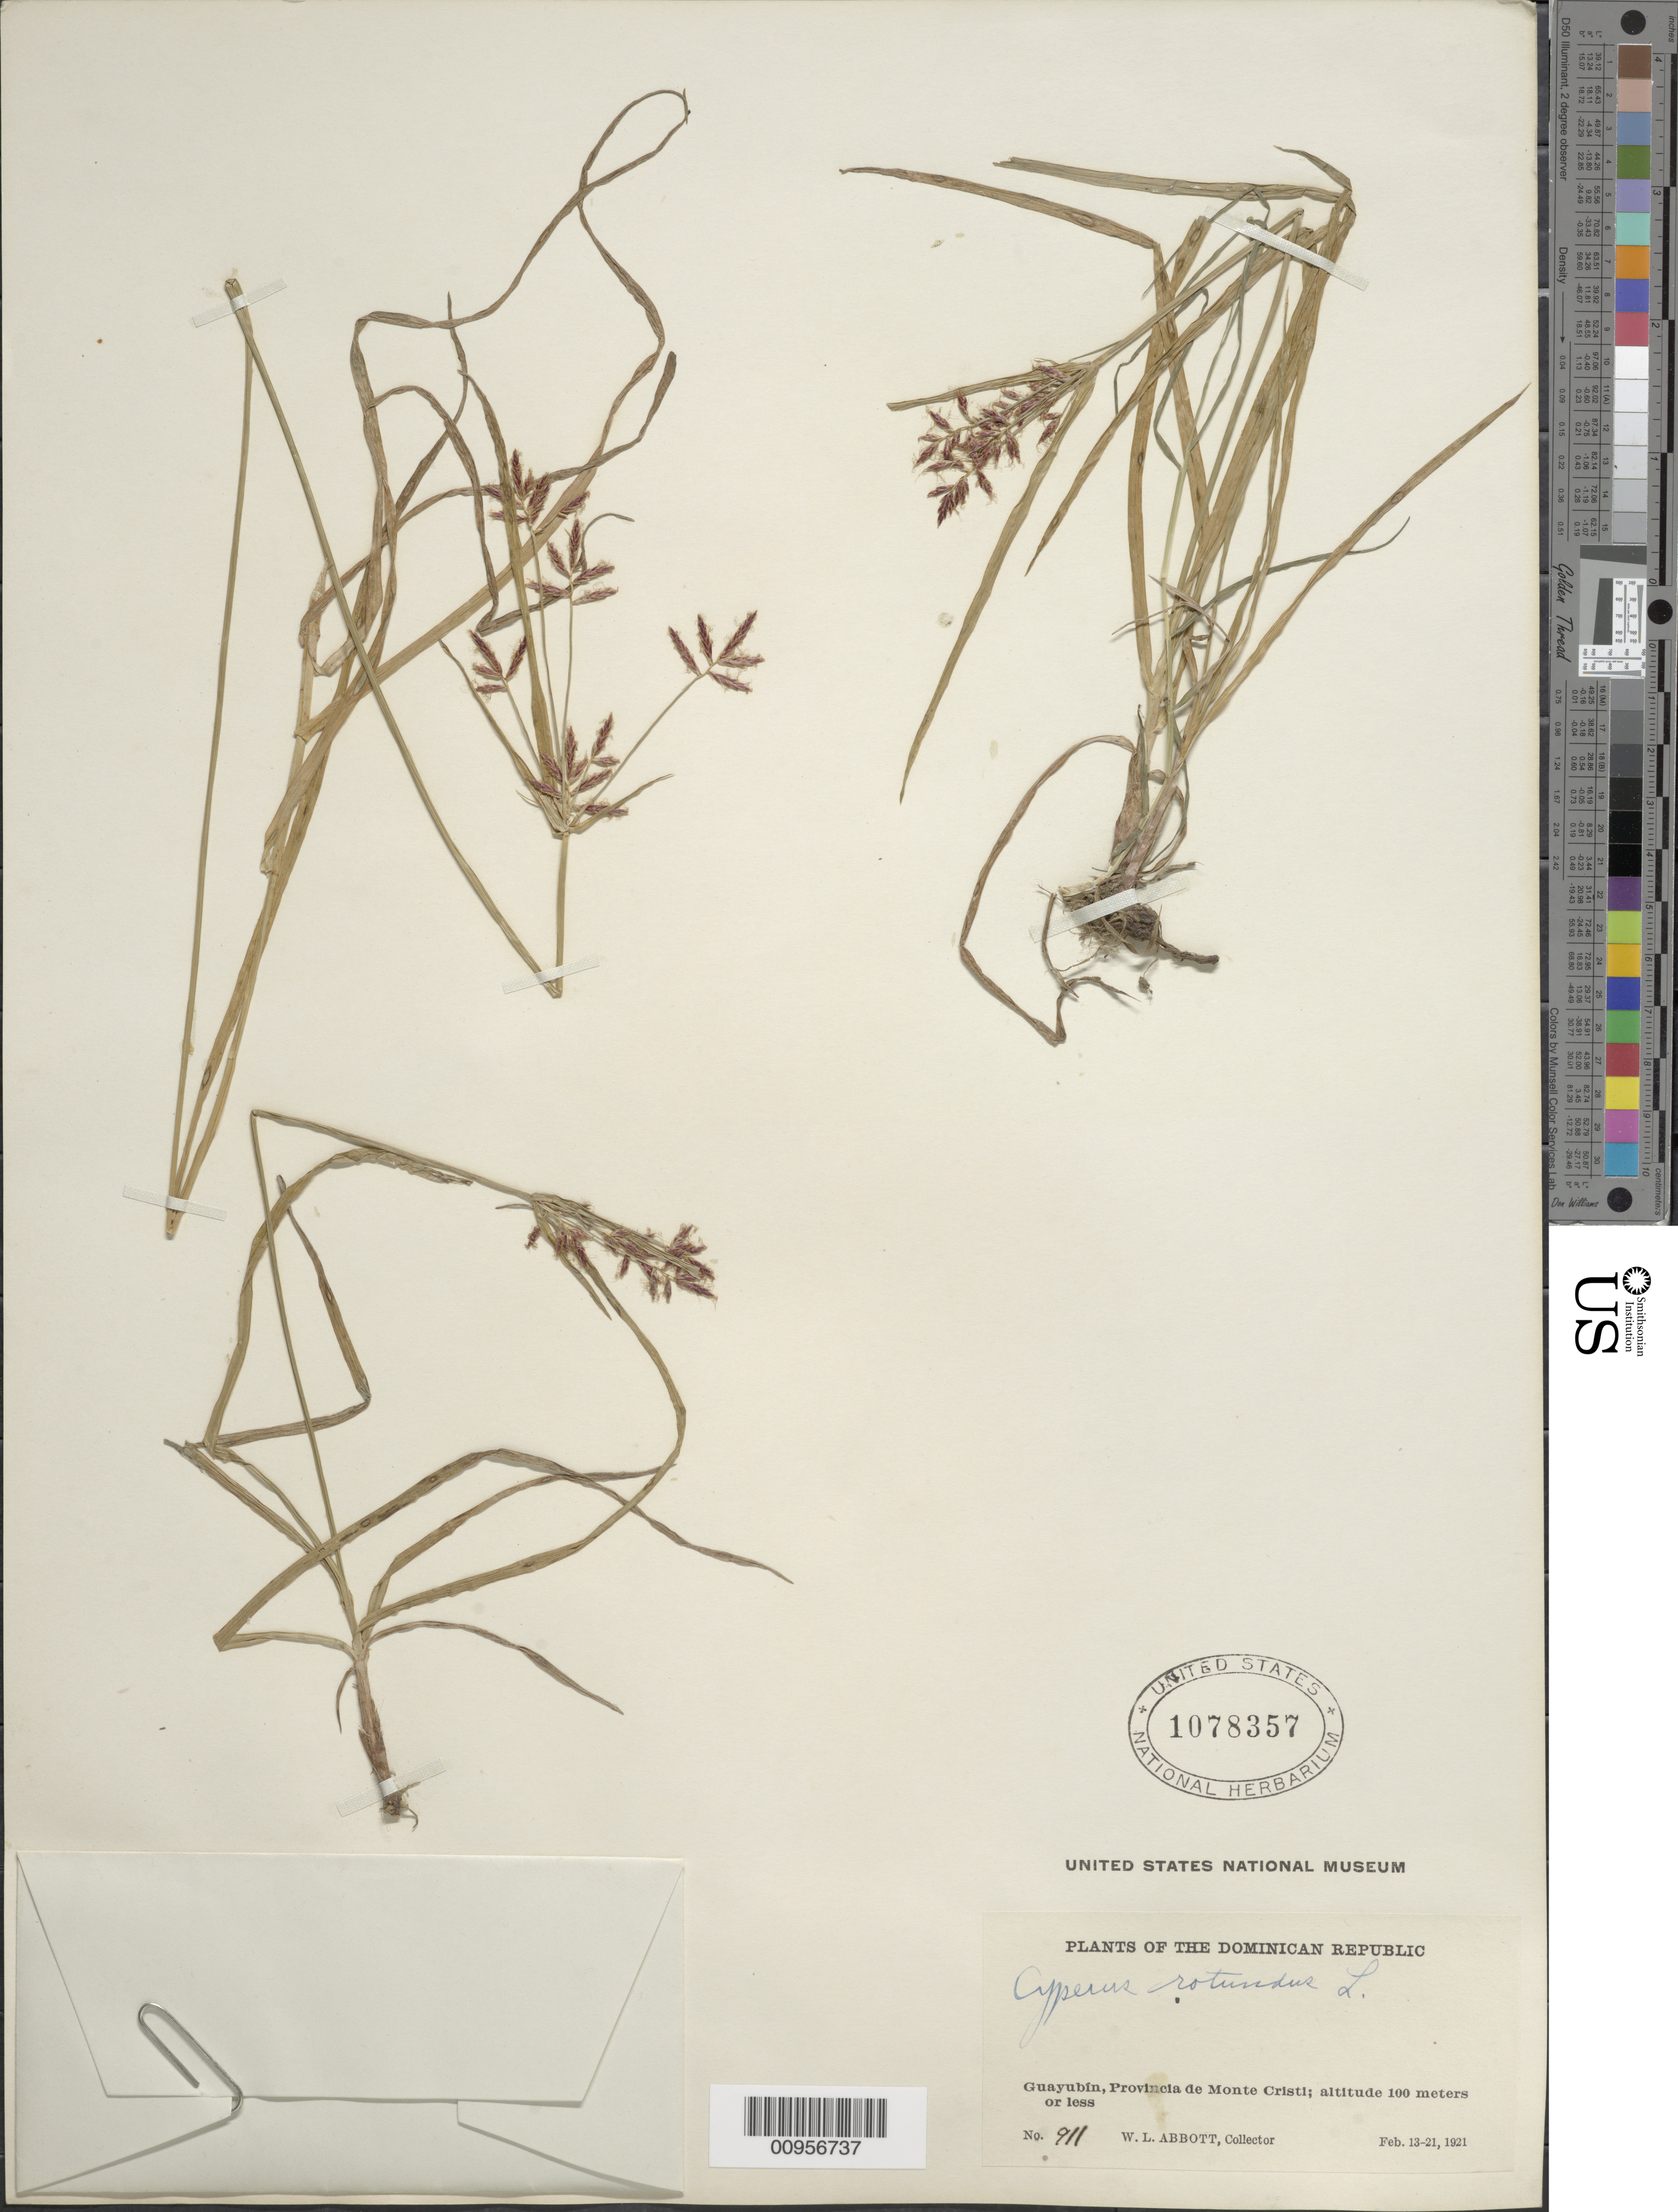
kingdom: Plantae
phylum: Tracheophyta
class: Liliopsida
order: Poales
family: Cyperaceae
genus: Cyperus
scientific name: Cyperus rotundus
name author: L.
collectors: W. L. Abbott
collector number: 911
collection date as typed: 13 Feb 1921 to 21 Feb 1921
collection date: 1921-02-13/1921-02-21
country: Dominican Republic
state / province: Monte Cristi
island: Hispaniola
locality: Guayubín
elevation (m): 100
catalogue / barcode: US 1078357